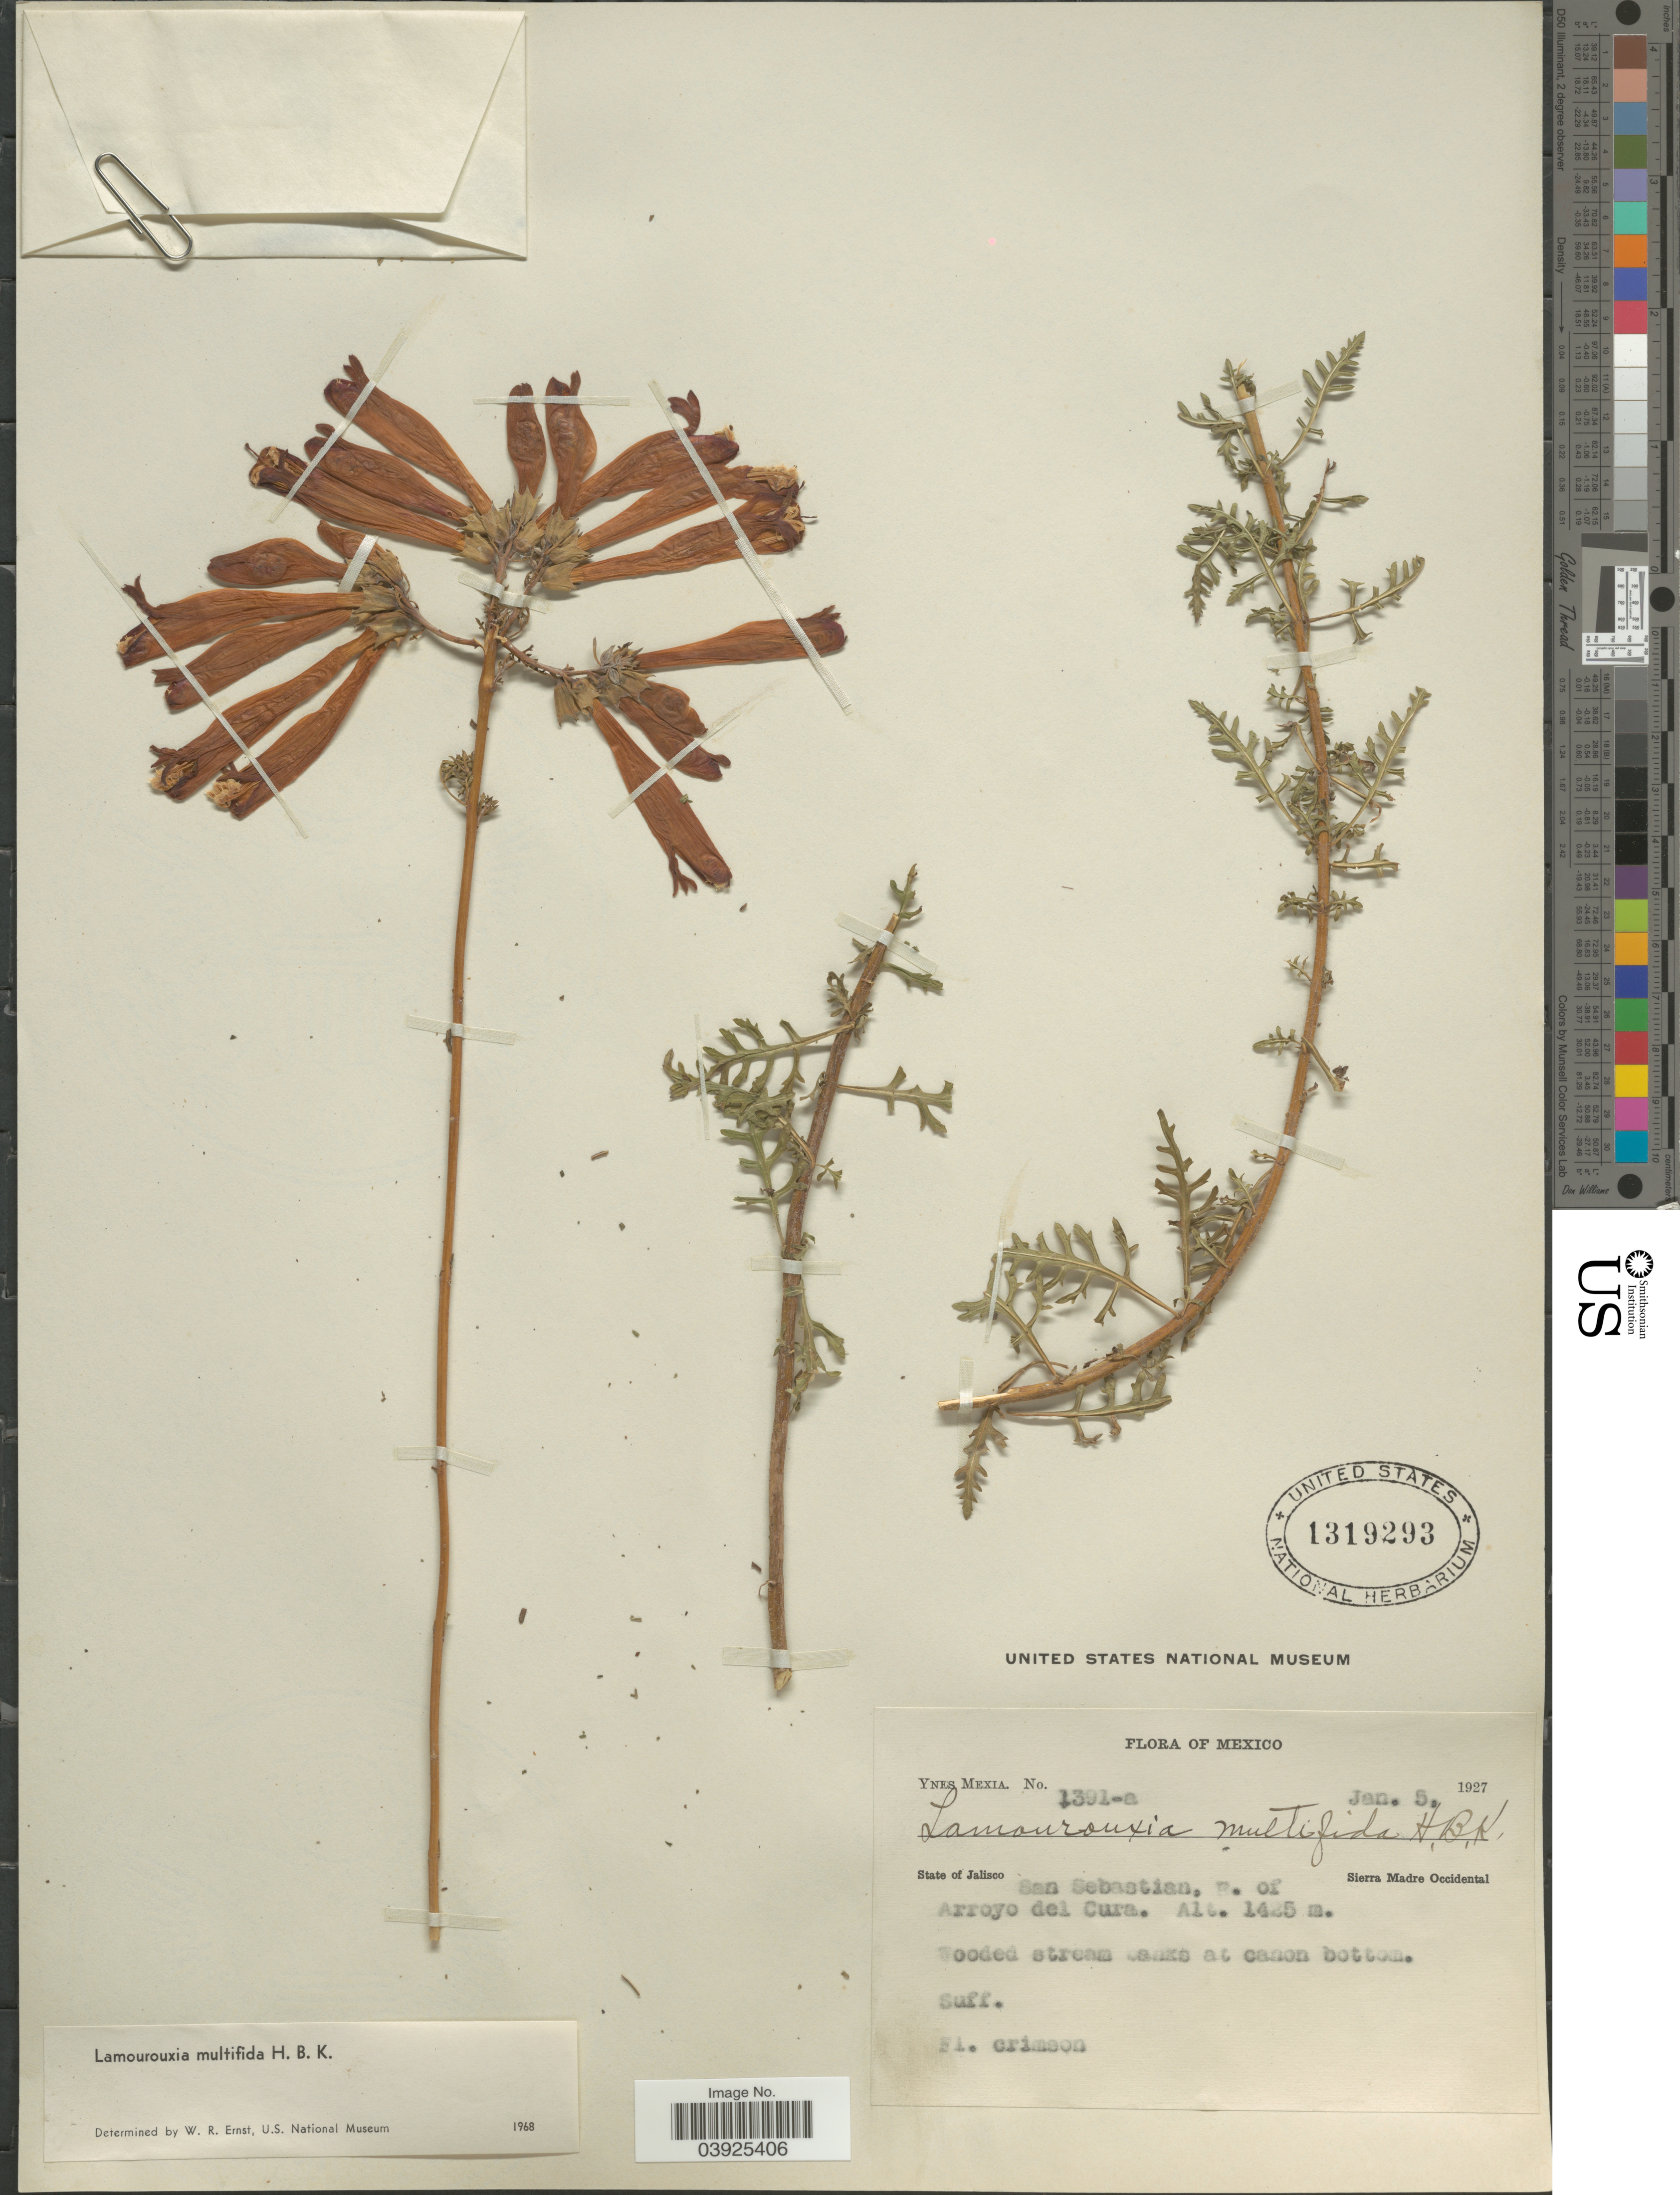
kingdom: Plantae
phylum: Tracheophyta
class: Magnoliopsida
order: Lamiales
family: Orobanchaceae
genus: Lamourouxia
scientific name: Lamourouxia multifida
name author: Kunth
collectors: Y. Mexia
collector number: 1391-a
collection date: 1927-01-05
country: Mexico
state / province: Jalisco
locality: Sierra Madre Occidental. San Sebastian, E. of Arroyo del Cura.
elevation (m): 1425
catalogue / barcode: US 1319293